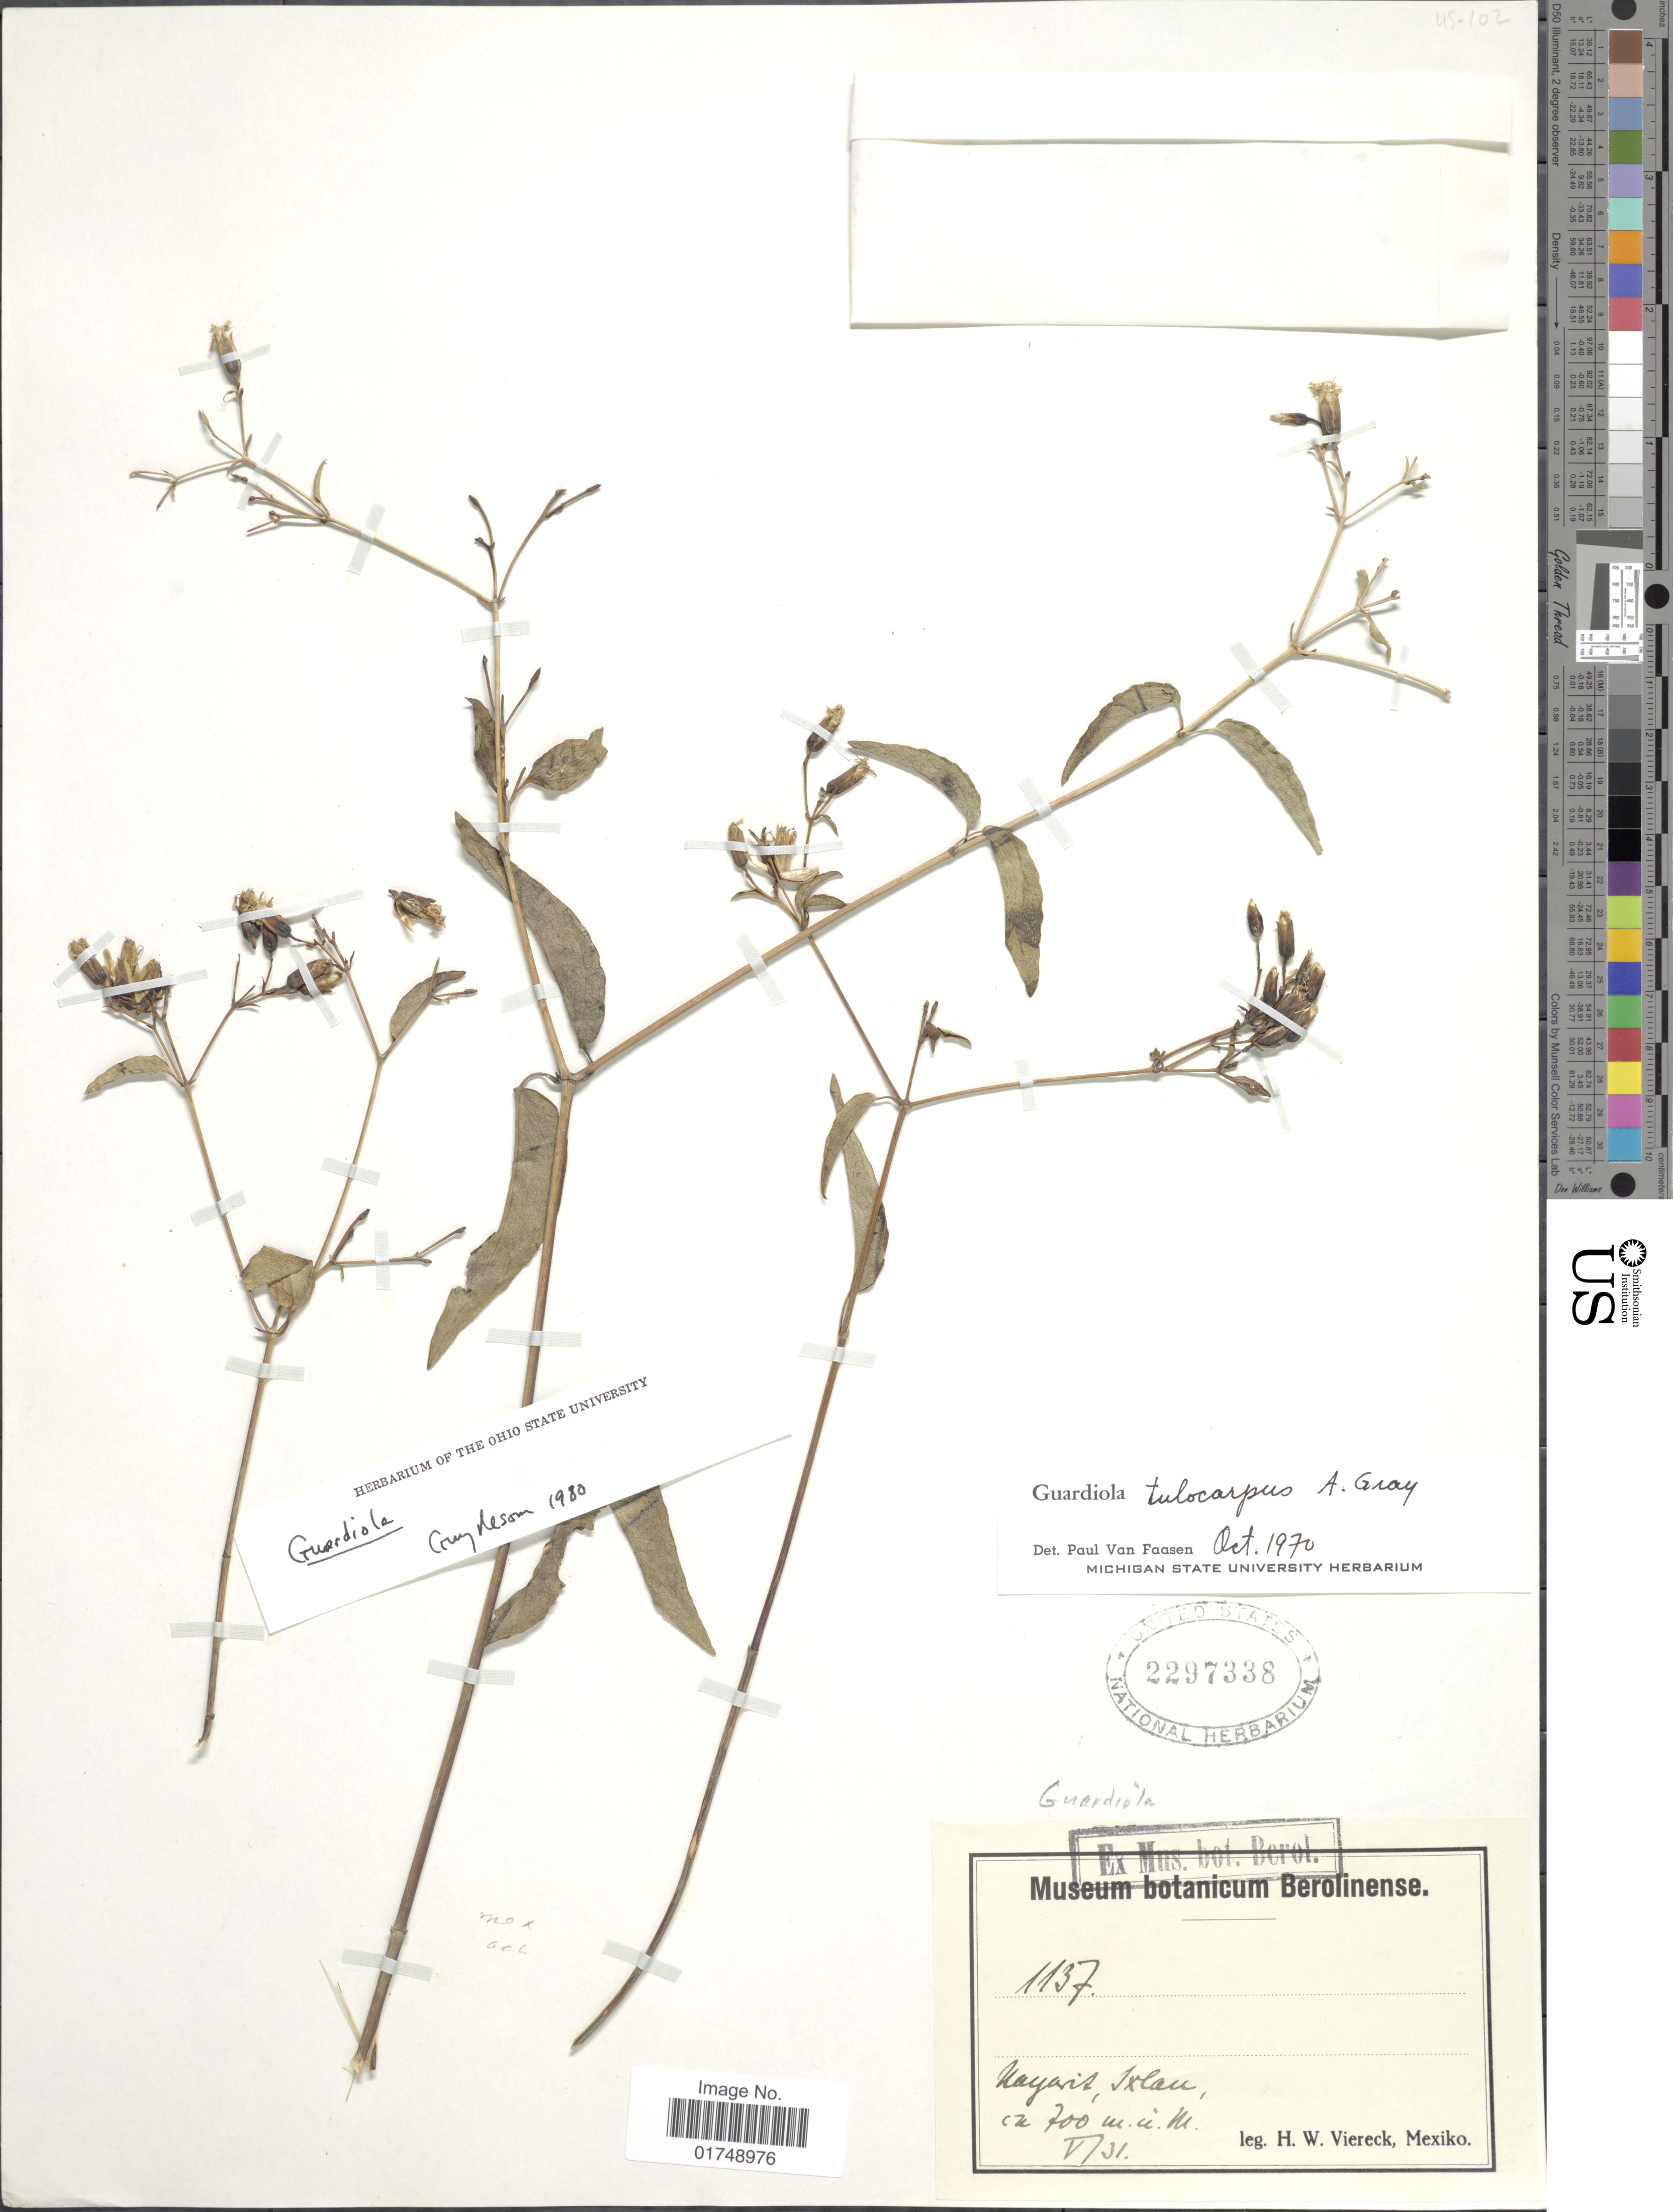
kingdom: Plantae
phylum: Tracheophyta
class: Magnoliopsida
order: Asterales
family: Asteraceae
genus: Guardiola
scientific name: Guardiola sp.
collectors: H. W. Viereck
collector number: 1137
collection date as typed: Transcribed d/m/y: /5/31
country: Mexico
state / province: Nayarit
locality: Ixlau, Guardiola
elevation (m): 700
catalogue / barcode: US 2297338